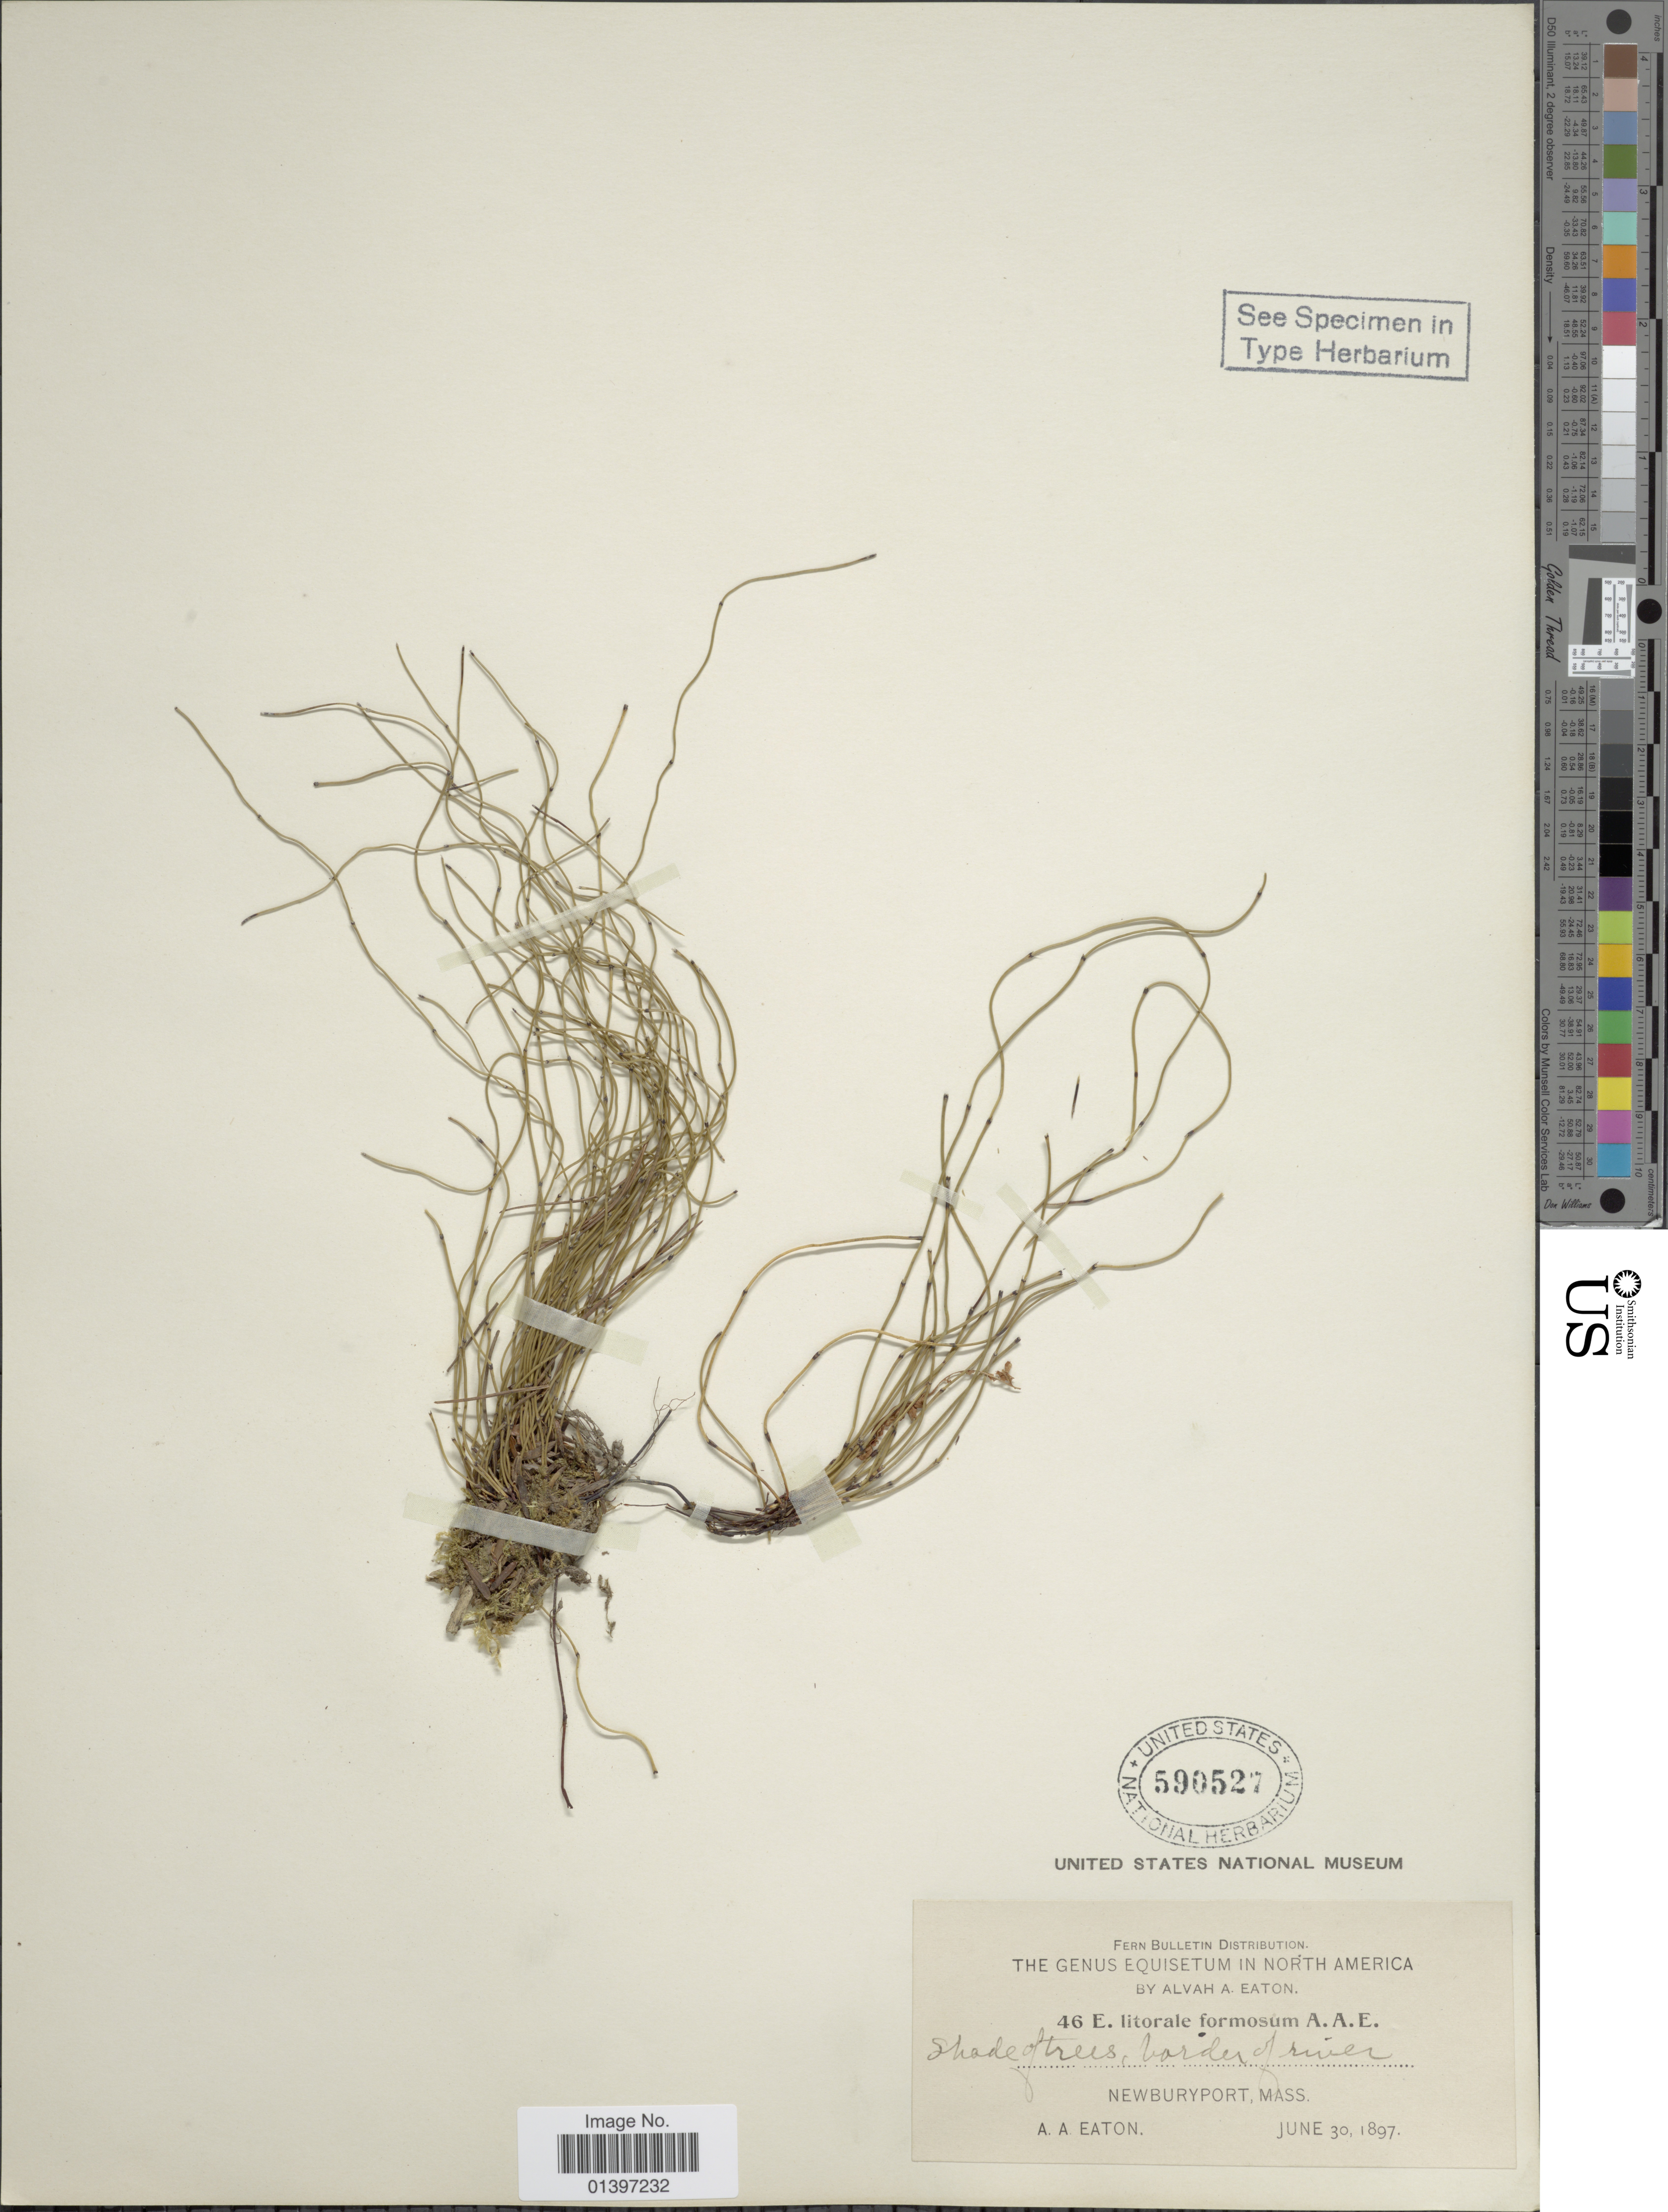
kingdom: Plantae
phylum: Tracheophyta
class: Polypodiopsida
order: Equisetales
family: Equisetaceae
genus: Equisetum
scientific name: Equisetum scirpoides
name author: Michx.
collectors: A. A. Eaton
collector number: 46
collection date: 1897-06-30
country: United States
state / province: Massachusetts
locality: Newburyport, Mass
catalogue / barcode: US 590527